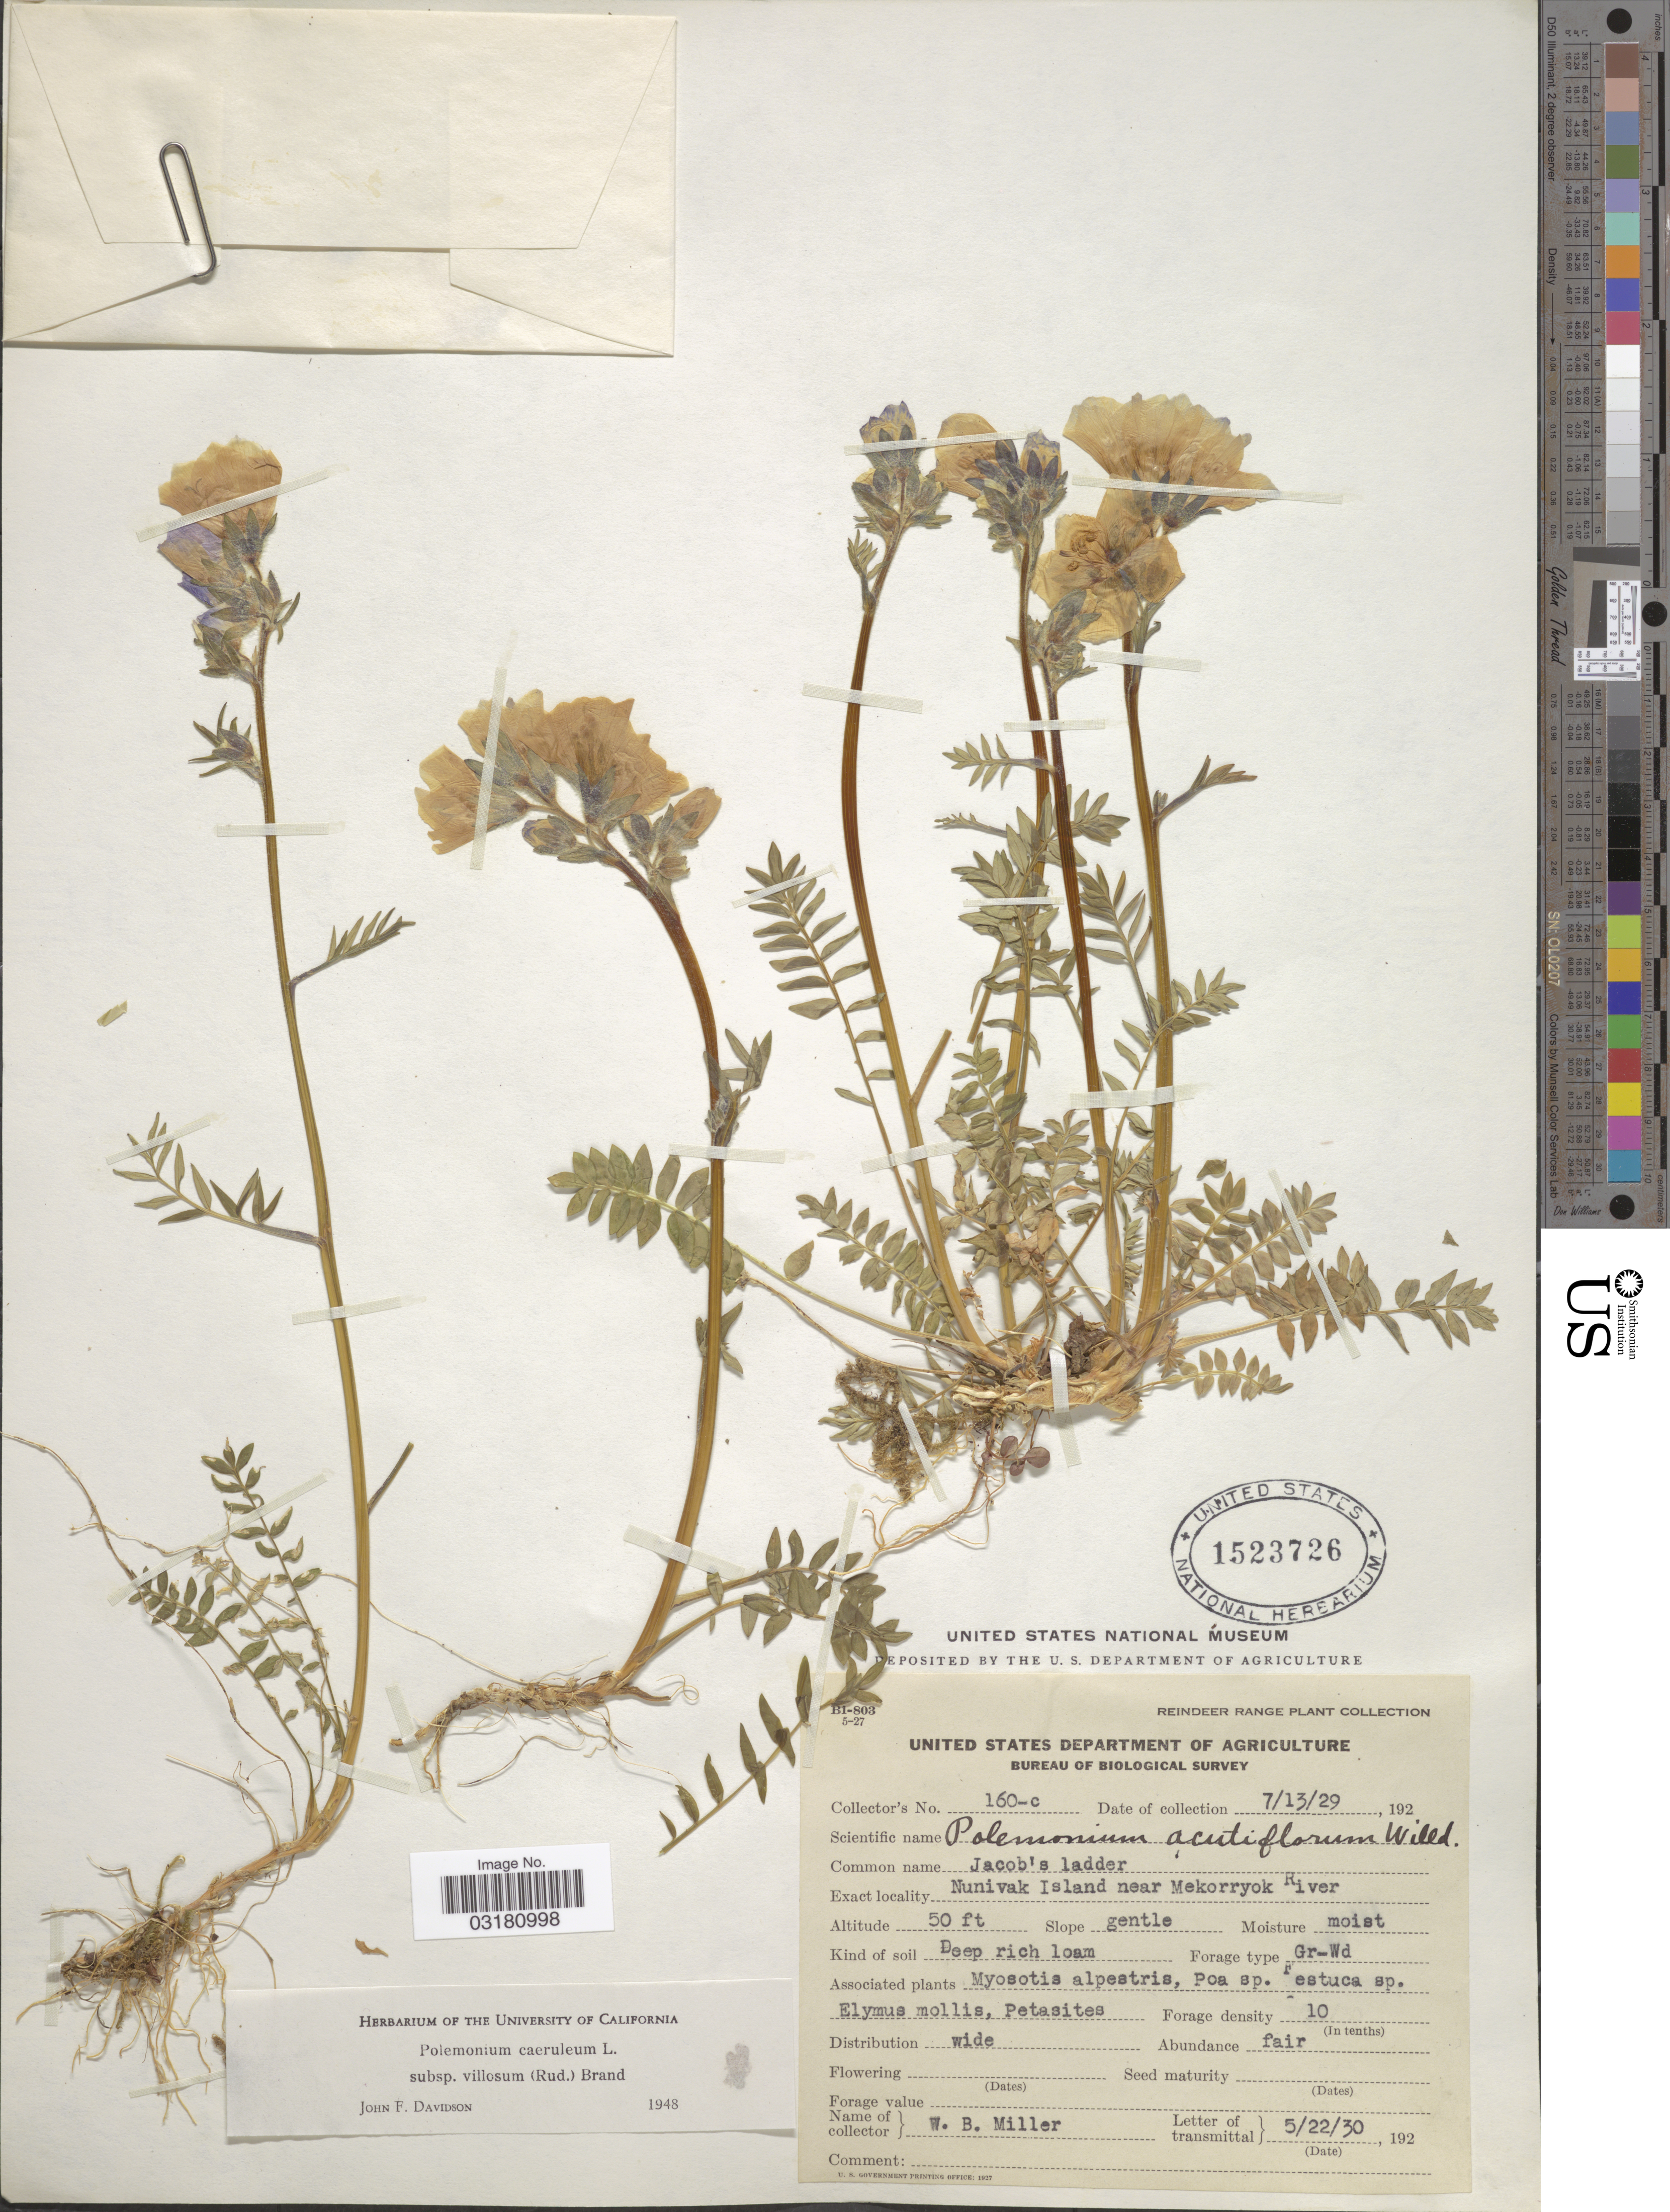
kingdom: Plantae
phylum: Tracheophyta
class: Magnoliopsida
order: Ericales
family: Polemoniaceae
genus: Polemonium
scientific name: Polemonium caeruleum var. villosum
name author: (Rudolph ex Georgi) Brand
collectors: W. Miller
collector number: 160-c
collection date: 1929-07-13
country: United States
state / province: Alaska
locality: Nunivak Island near Mekorryok River.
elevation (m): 15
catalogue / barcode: US 1523726